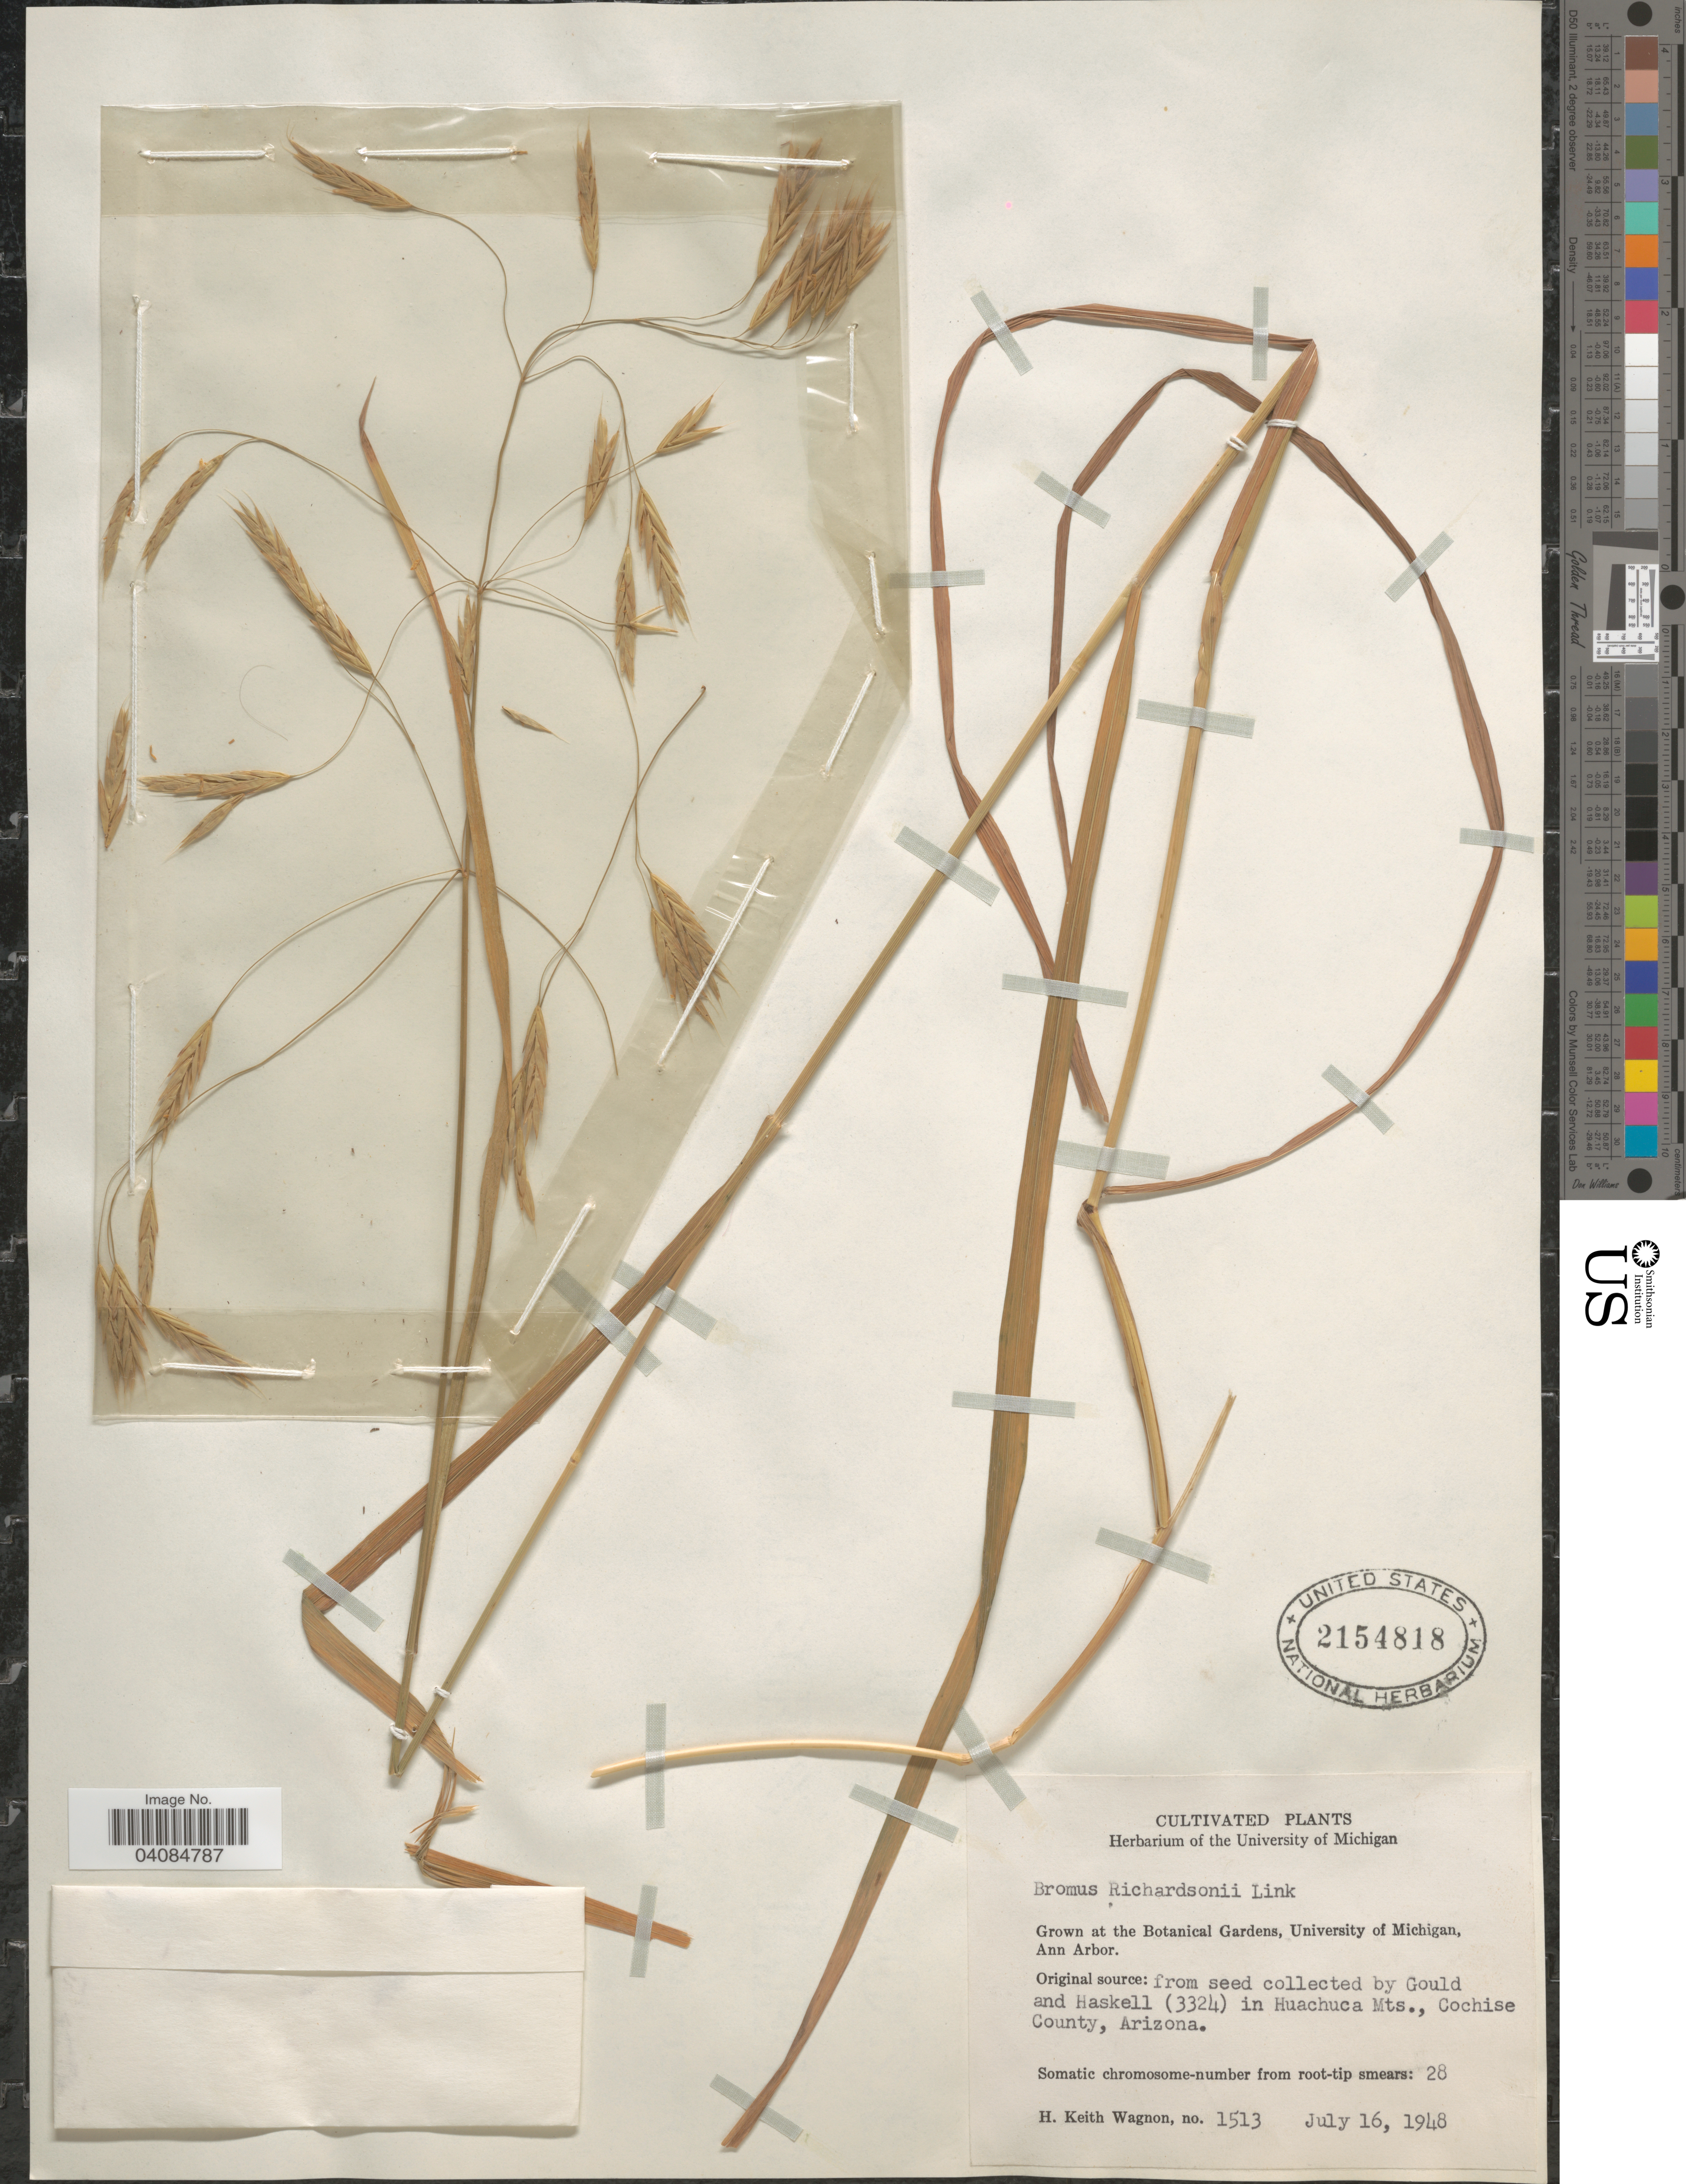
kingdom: Plantae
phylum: Tracheophyta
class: Liliopsida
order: Poales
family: Poaceae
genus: Bromus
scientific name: Bromus richardsonii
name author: Link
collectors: H. Wagnon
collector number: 1513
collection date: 1948-07-16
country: United States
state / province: Michigan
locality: At the Botanical Gardens, University of Michigan, Ann Arbor.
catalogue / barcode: US 2154818